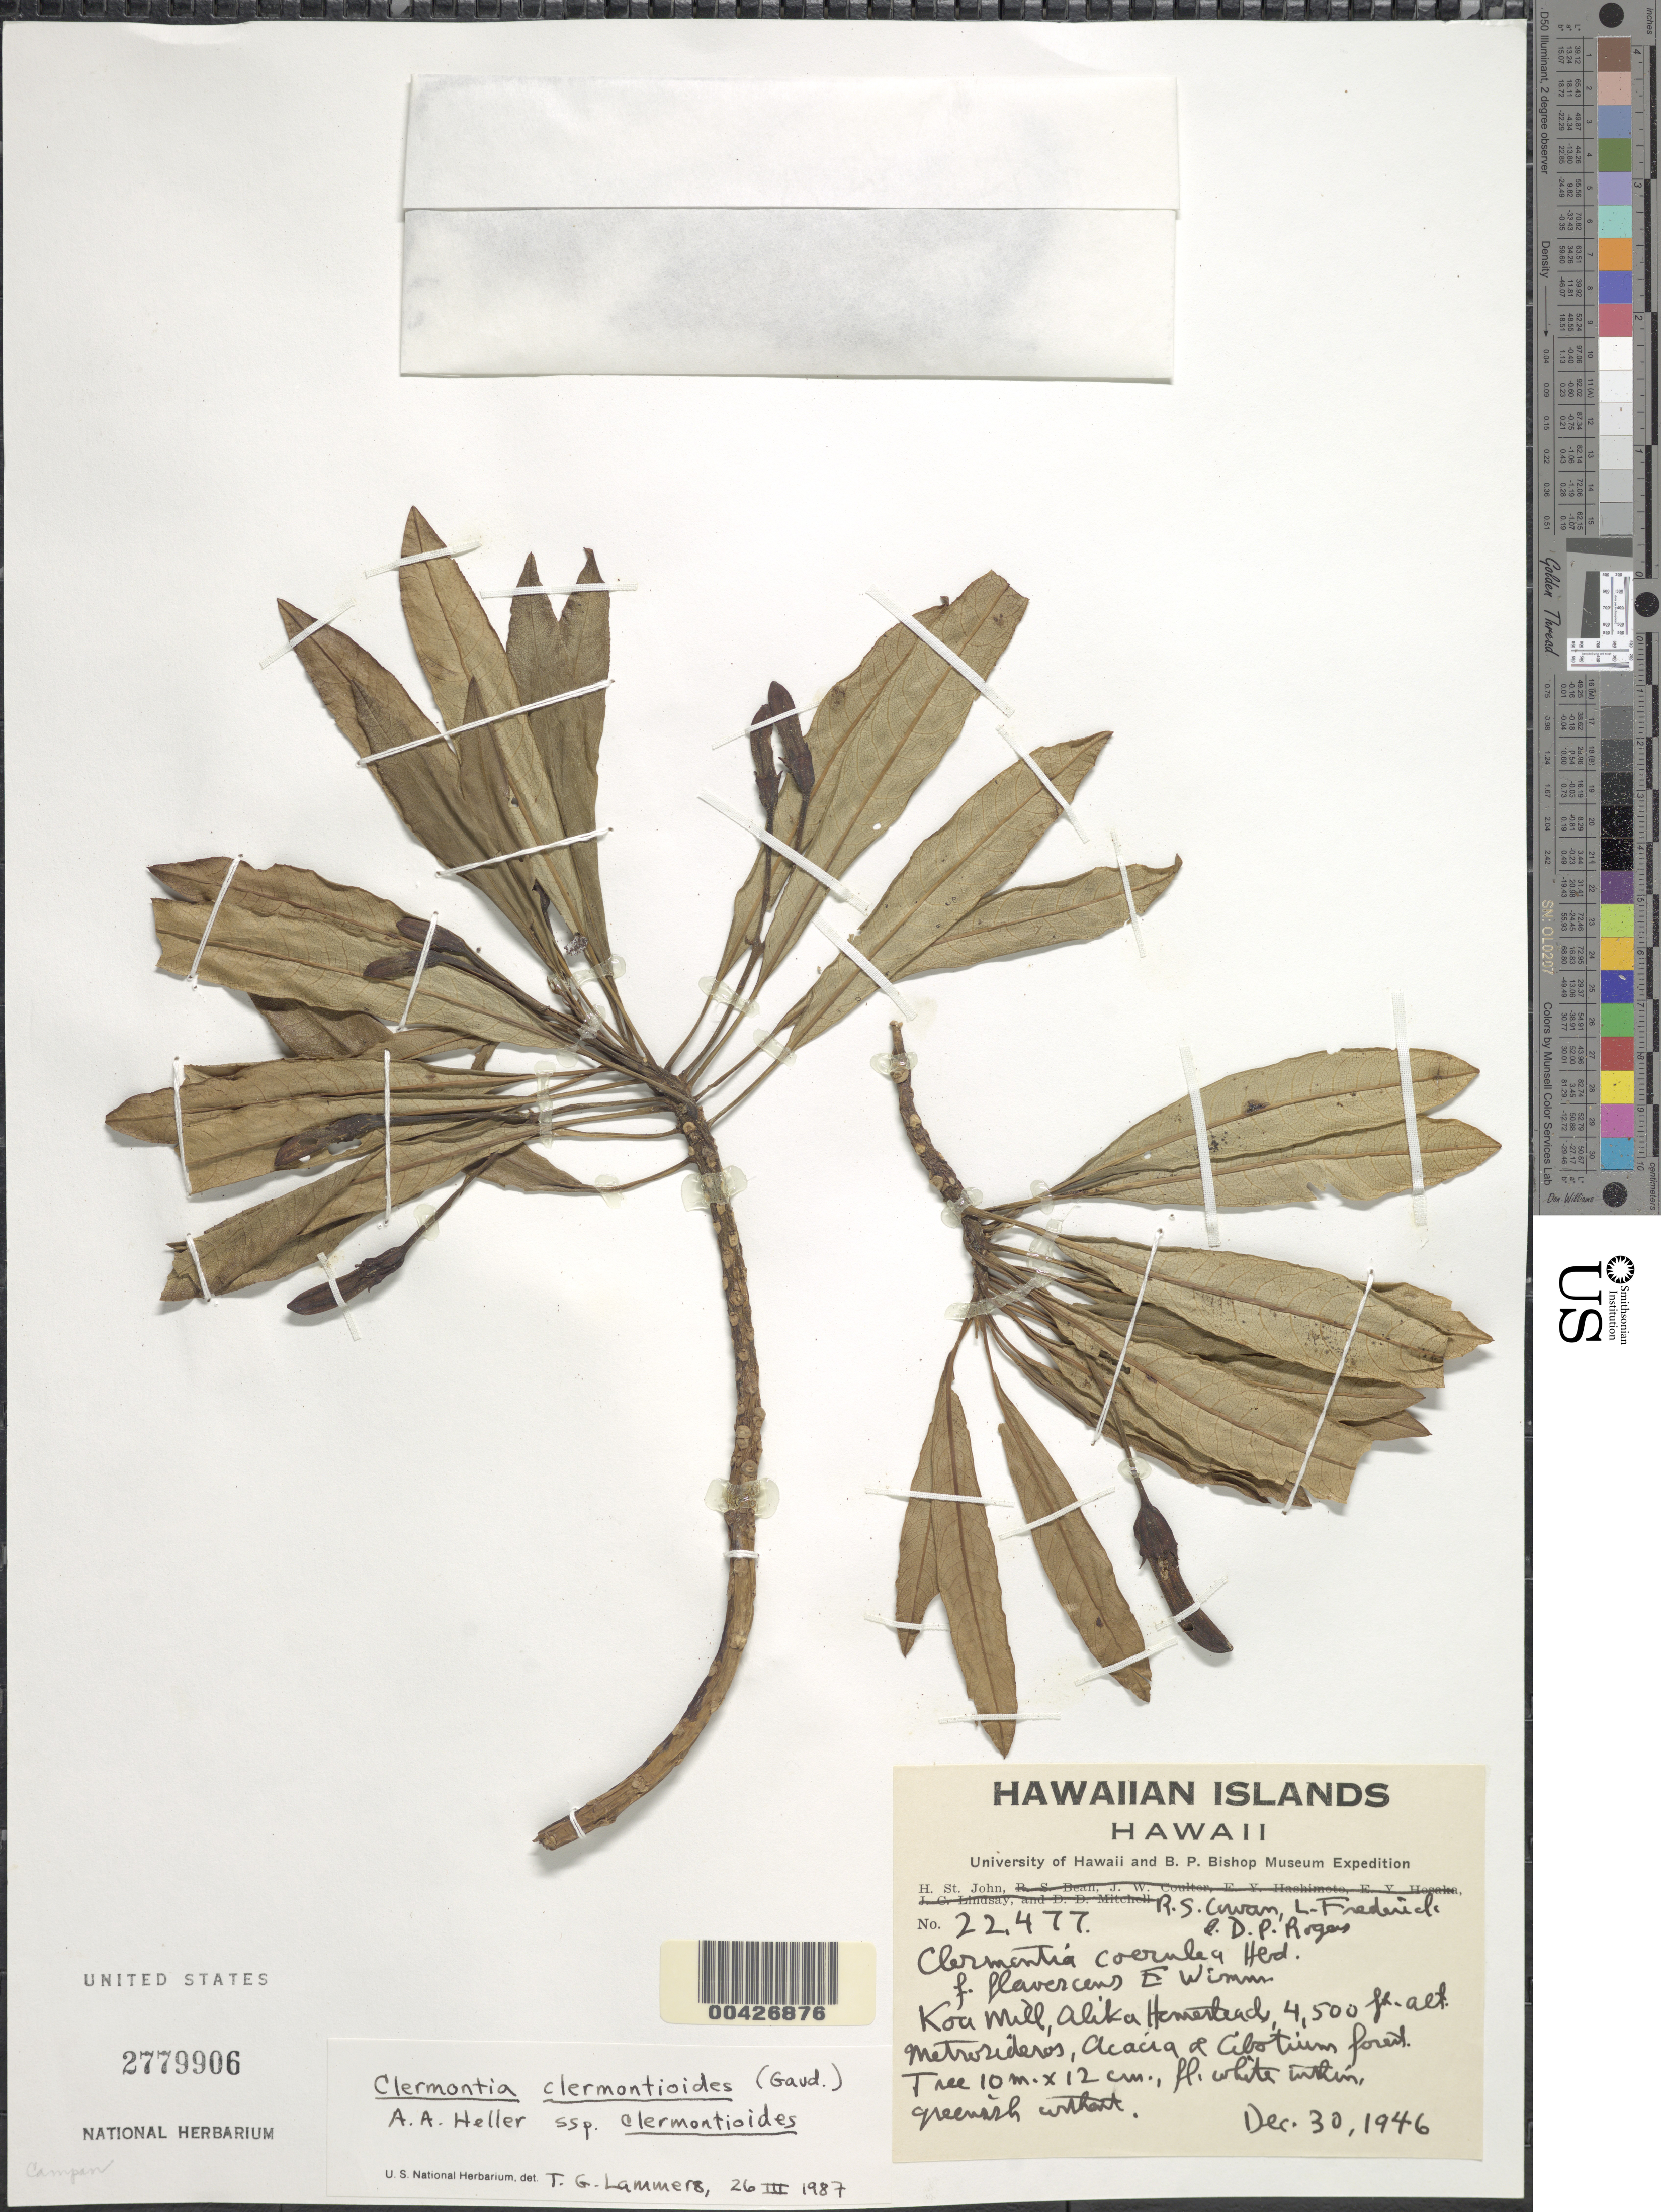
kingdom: Plantae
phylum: Tracheophyta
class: Magnoliopsida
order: Asterales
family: Campanulaceae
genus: Clermontia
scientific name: Clermontia clermontioides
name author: (Gaudich.) A. Heller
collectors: H. St. John, R. S. Cowan, L. Frederick & D. Rogers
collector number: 22477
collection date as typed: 30 Dec 1946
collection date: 1946-12-30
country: United States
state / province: Hawaii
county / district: Hawaii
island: Hawaii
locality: Koa Mill, Alika Homestead.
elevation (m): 1372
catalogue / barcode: US 2779906